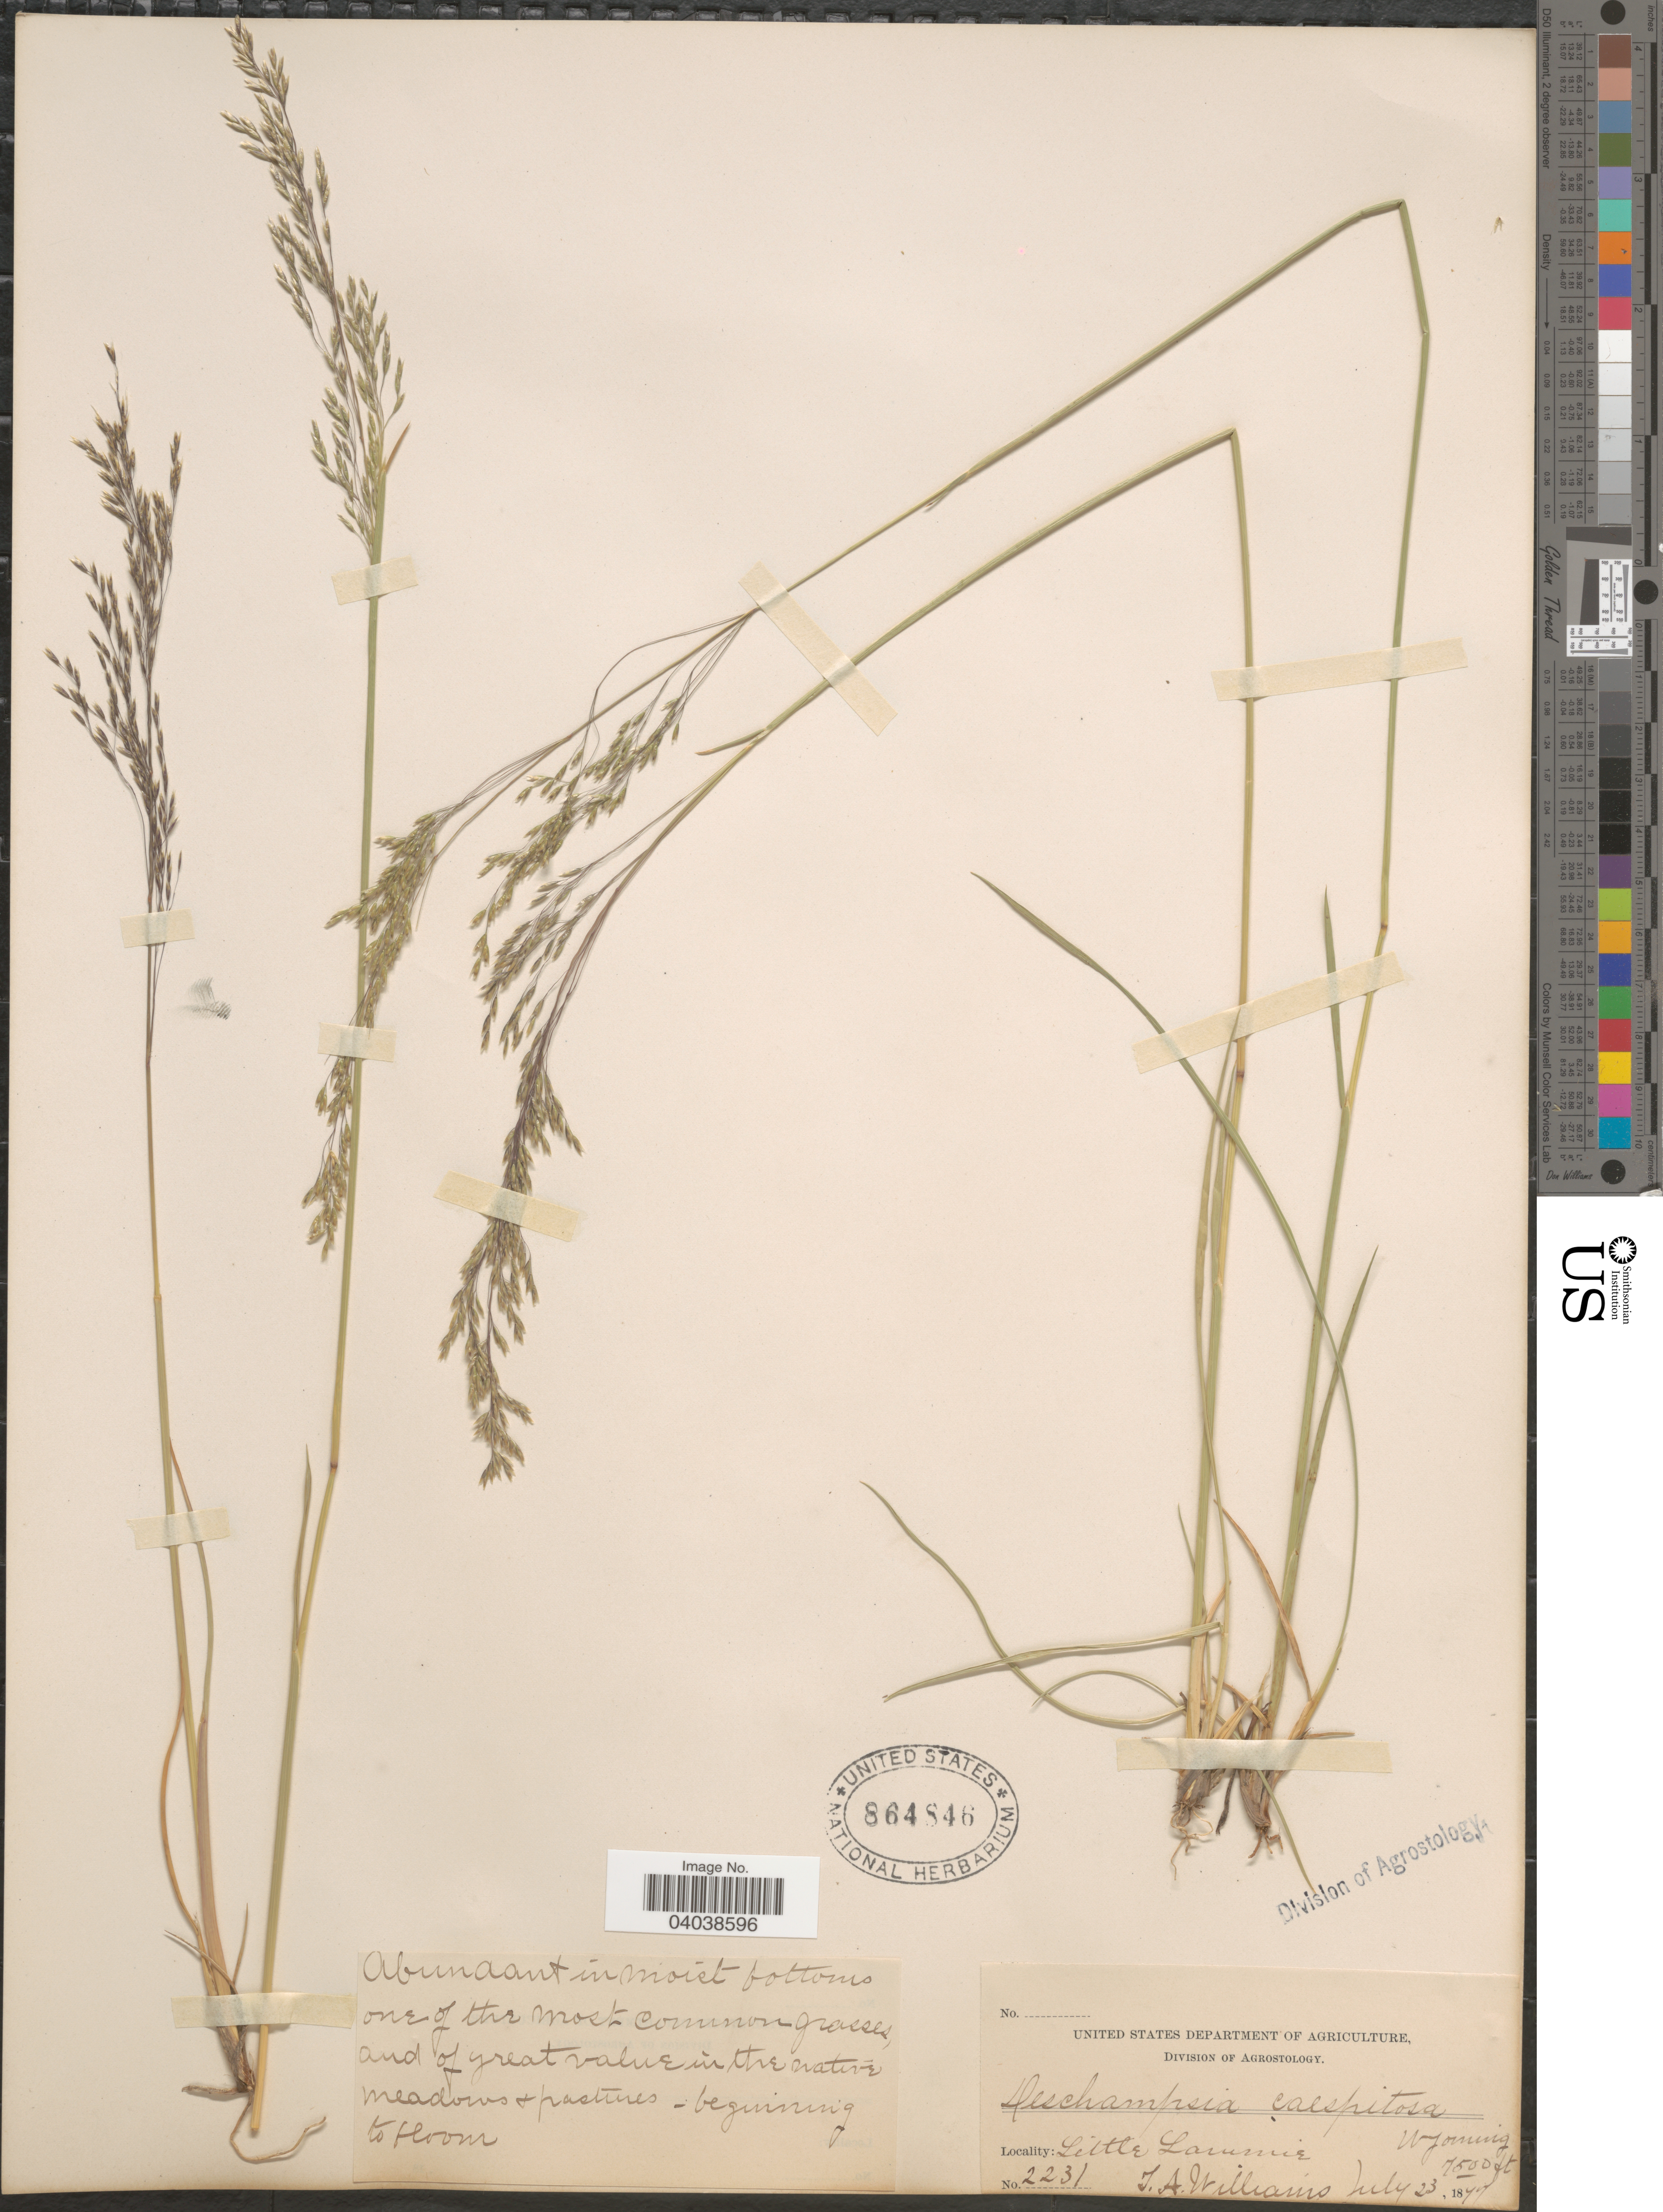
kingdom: Plantae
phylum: Tracheophyta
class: Liliopsida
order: Poales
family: Poaceae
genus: Deschampsia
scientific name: Deschampsia cespitosa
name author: (L.) P. Beauv.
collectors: T. Williams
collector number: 2231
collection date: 1897-07-23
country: United States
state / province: Wyoming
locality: Little Laramie.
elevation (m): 2286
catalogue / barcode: US 864846